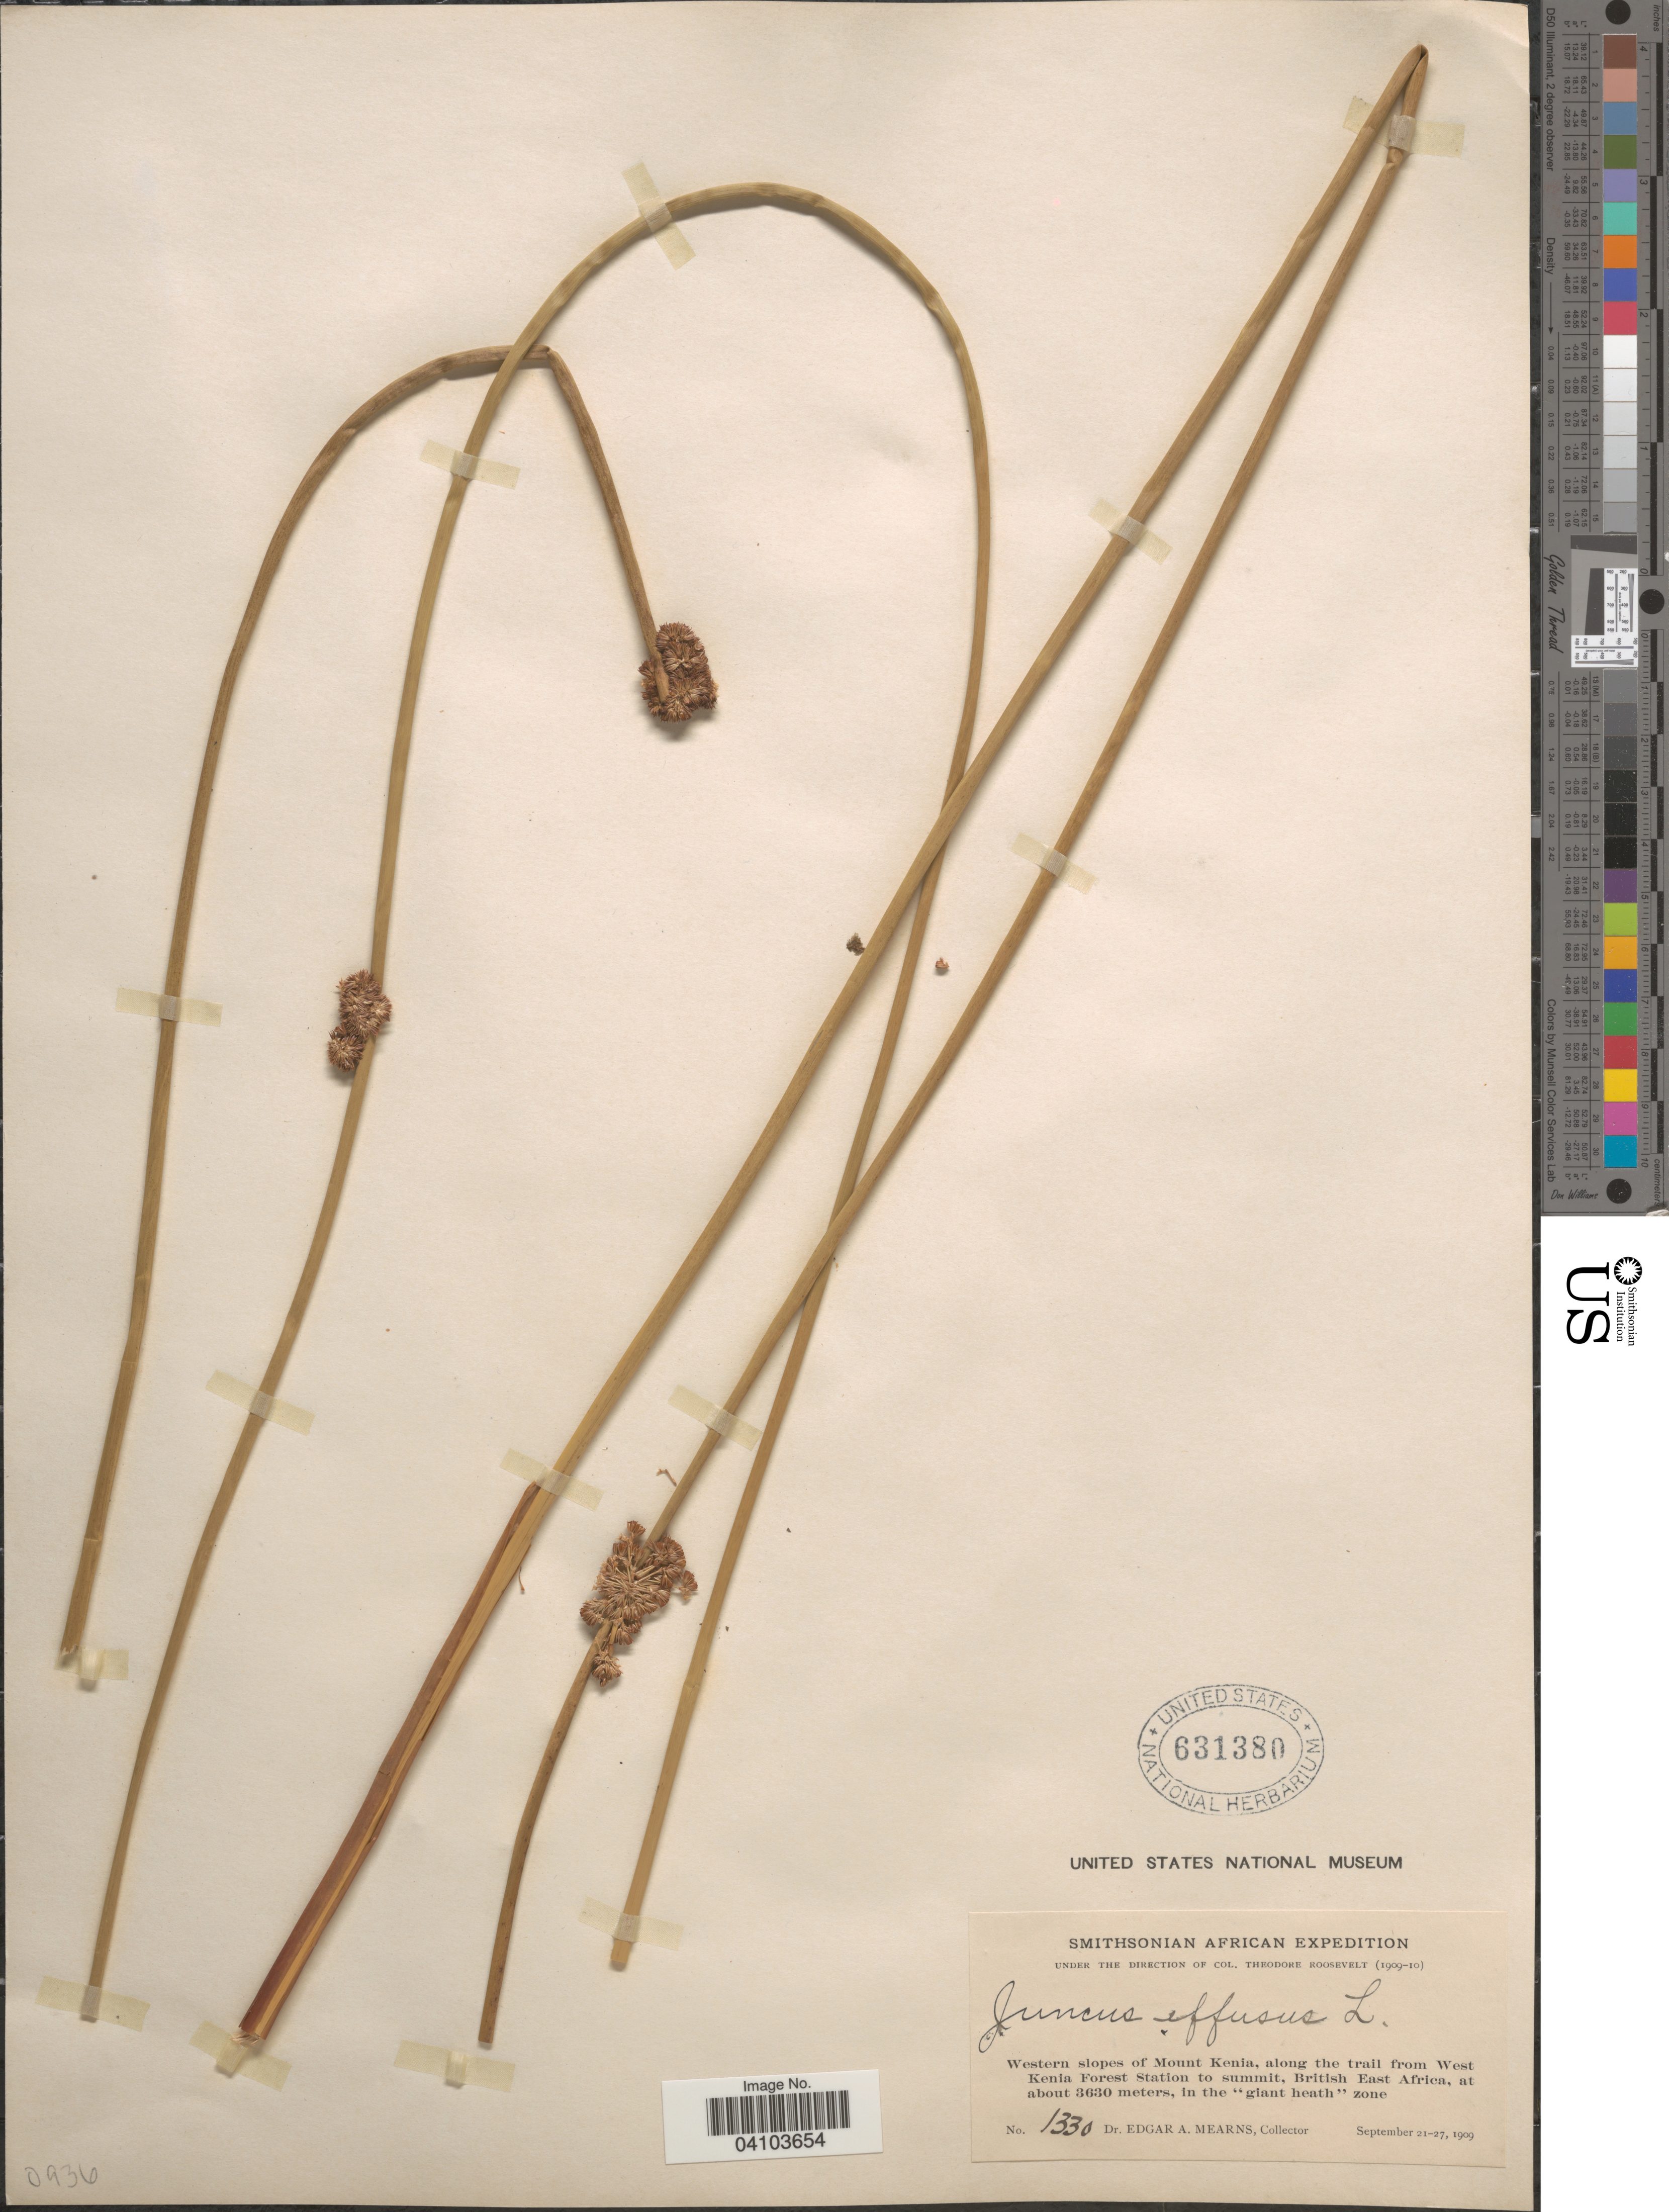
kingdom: Plantae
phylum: Tracheophyta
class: Liliopsida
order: Poales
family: Juncaceae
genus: Juncus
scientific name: Juncus effusus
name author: L.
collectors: E. A. Mearns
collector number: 1330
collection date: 1909-09-21/1909-09-27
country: Kenya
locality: Smithsonian African Expedition. Western slopes of Mount Kenia, along the trail from West Kenia Forest Station to summit, British East Africa.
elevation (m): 3630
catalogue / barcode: US 631380